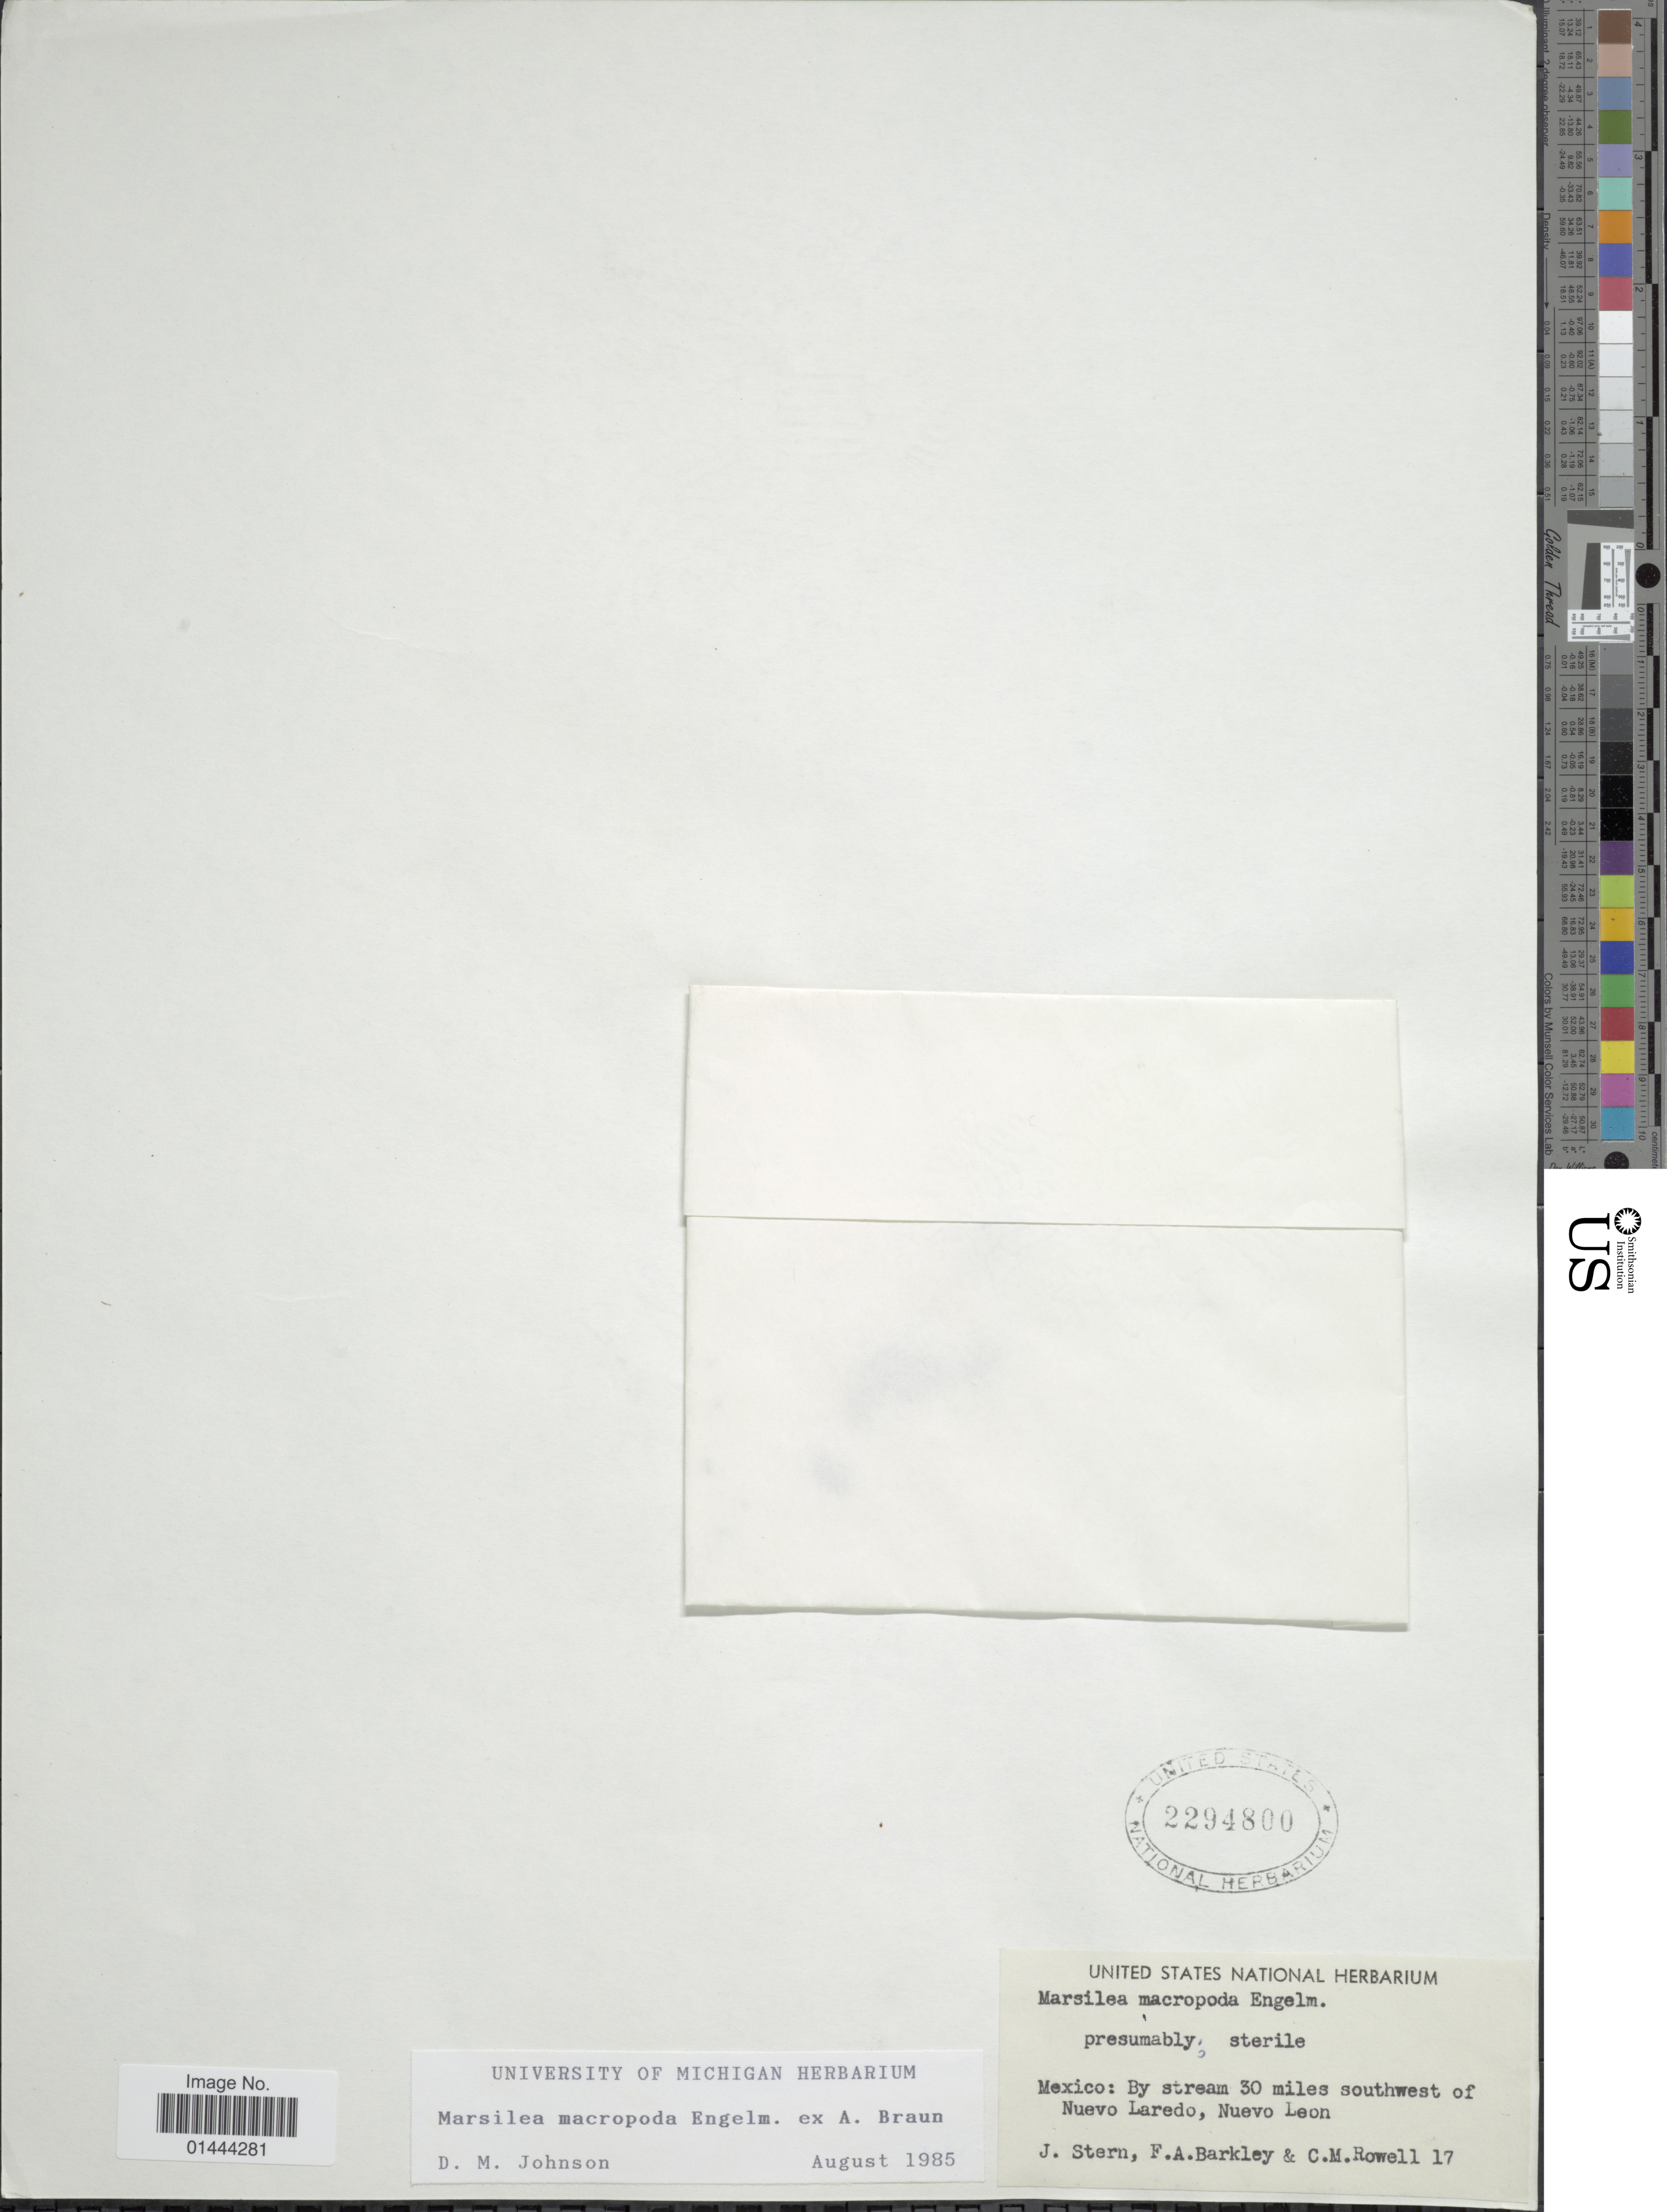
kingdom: Plantae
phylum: Tracheophyta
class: Polypodiopsida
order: Salviniales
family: Marsileaceae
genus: Marsilea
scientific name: Marsilea macropoda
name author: Engelm. ex A. Braun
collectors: J. Stern, F. A. Barkley & C. M. Rowell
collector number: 17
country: Mexico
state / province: Nuevo León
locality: By stream 30 miles southwest of Nuevo Laredo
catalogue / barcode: US 2294800